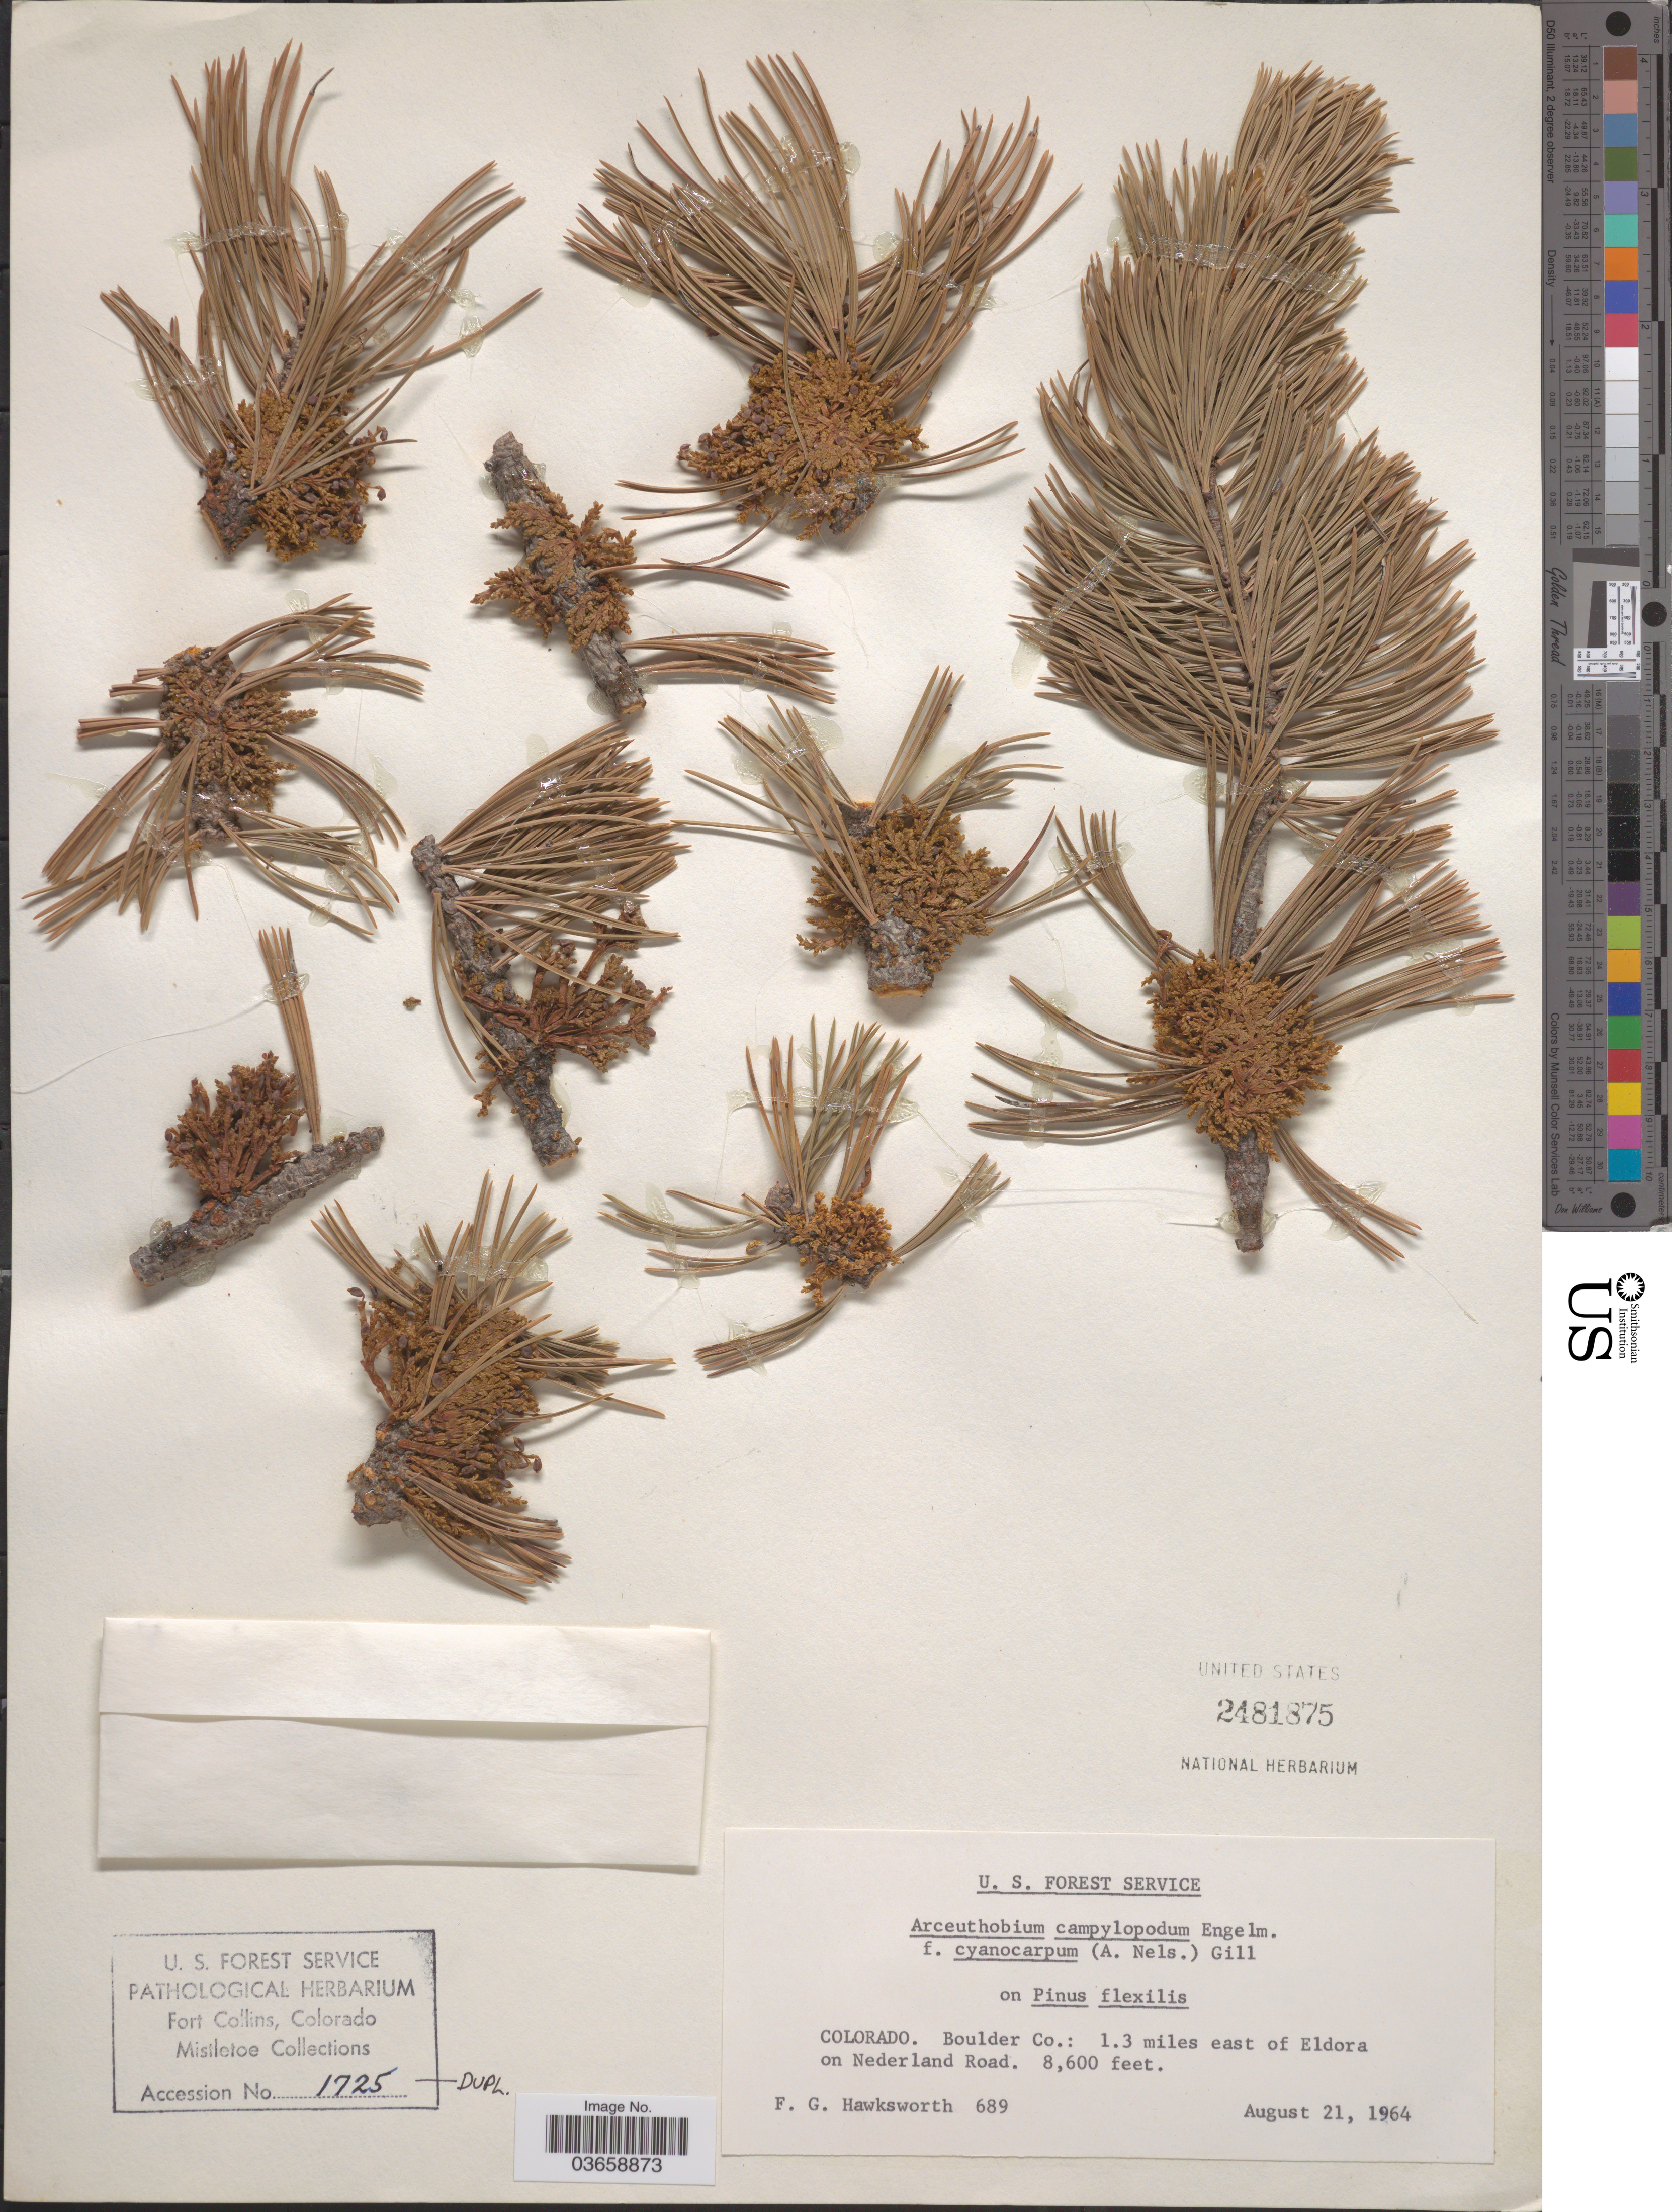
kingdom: Plantae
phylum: Tracheophyta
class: Magnoliopsida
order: Santalales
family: Viscaceae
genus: Arceuthobium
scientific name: Arceuthobium campylopodum f. cyanocarpum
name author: (A. Nelson) L.S. Gill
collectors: F. G. Hawksworth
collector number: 689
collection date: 1964-08-21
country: United States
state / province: Colorado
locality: Boulder Co.: 1.3 miles east of Eldora on Nederland Road.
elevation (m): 2621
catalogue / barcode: US 2481875